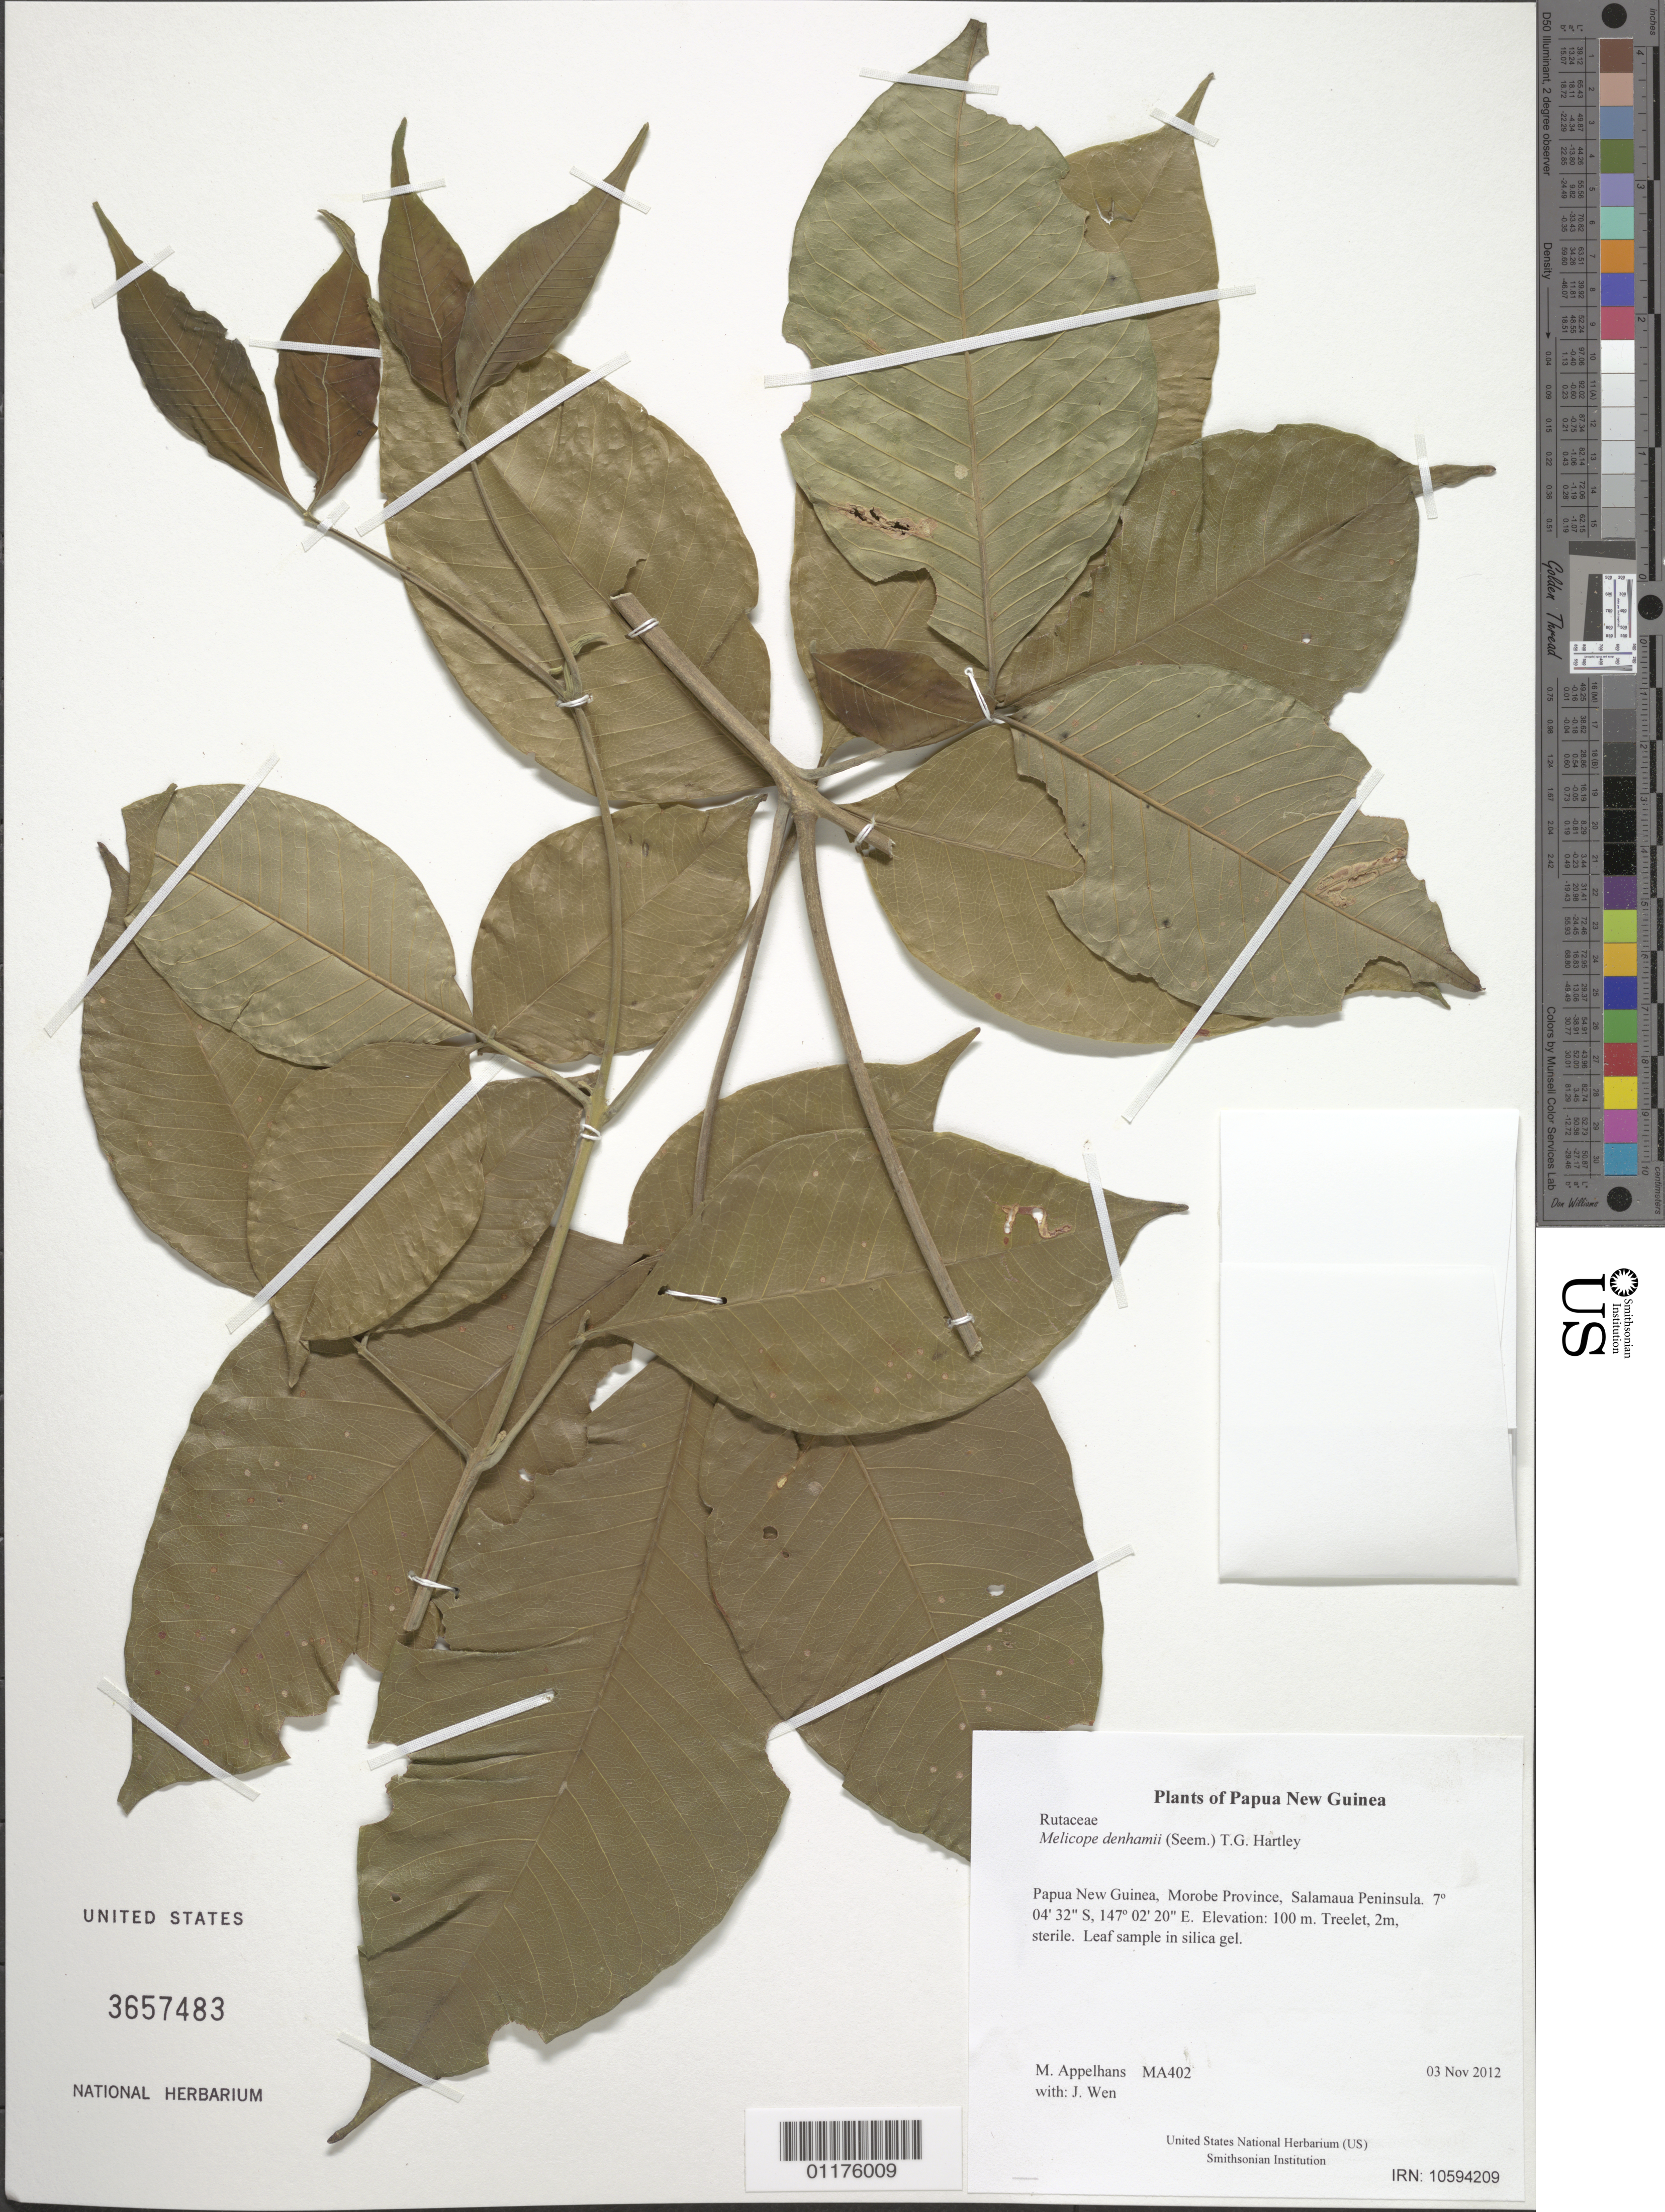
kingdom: Plantae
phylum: Tracheophyta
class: Magnoliopsida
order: Sapindales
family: Rutaceae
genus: Melicope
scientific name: Melicope denhamii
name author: (Seem.) T.G. Hartley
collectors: J. Wen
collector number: MA402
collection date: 2012-11-03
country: Papua New Guinea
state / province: Morobe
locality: Salamaua Peninsula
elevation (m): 100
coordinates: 7° 04.531 S, 147° 02.332 E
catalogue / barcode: US 3657483